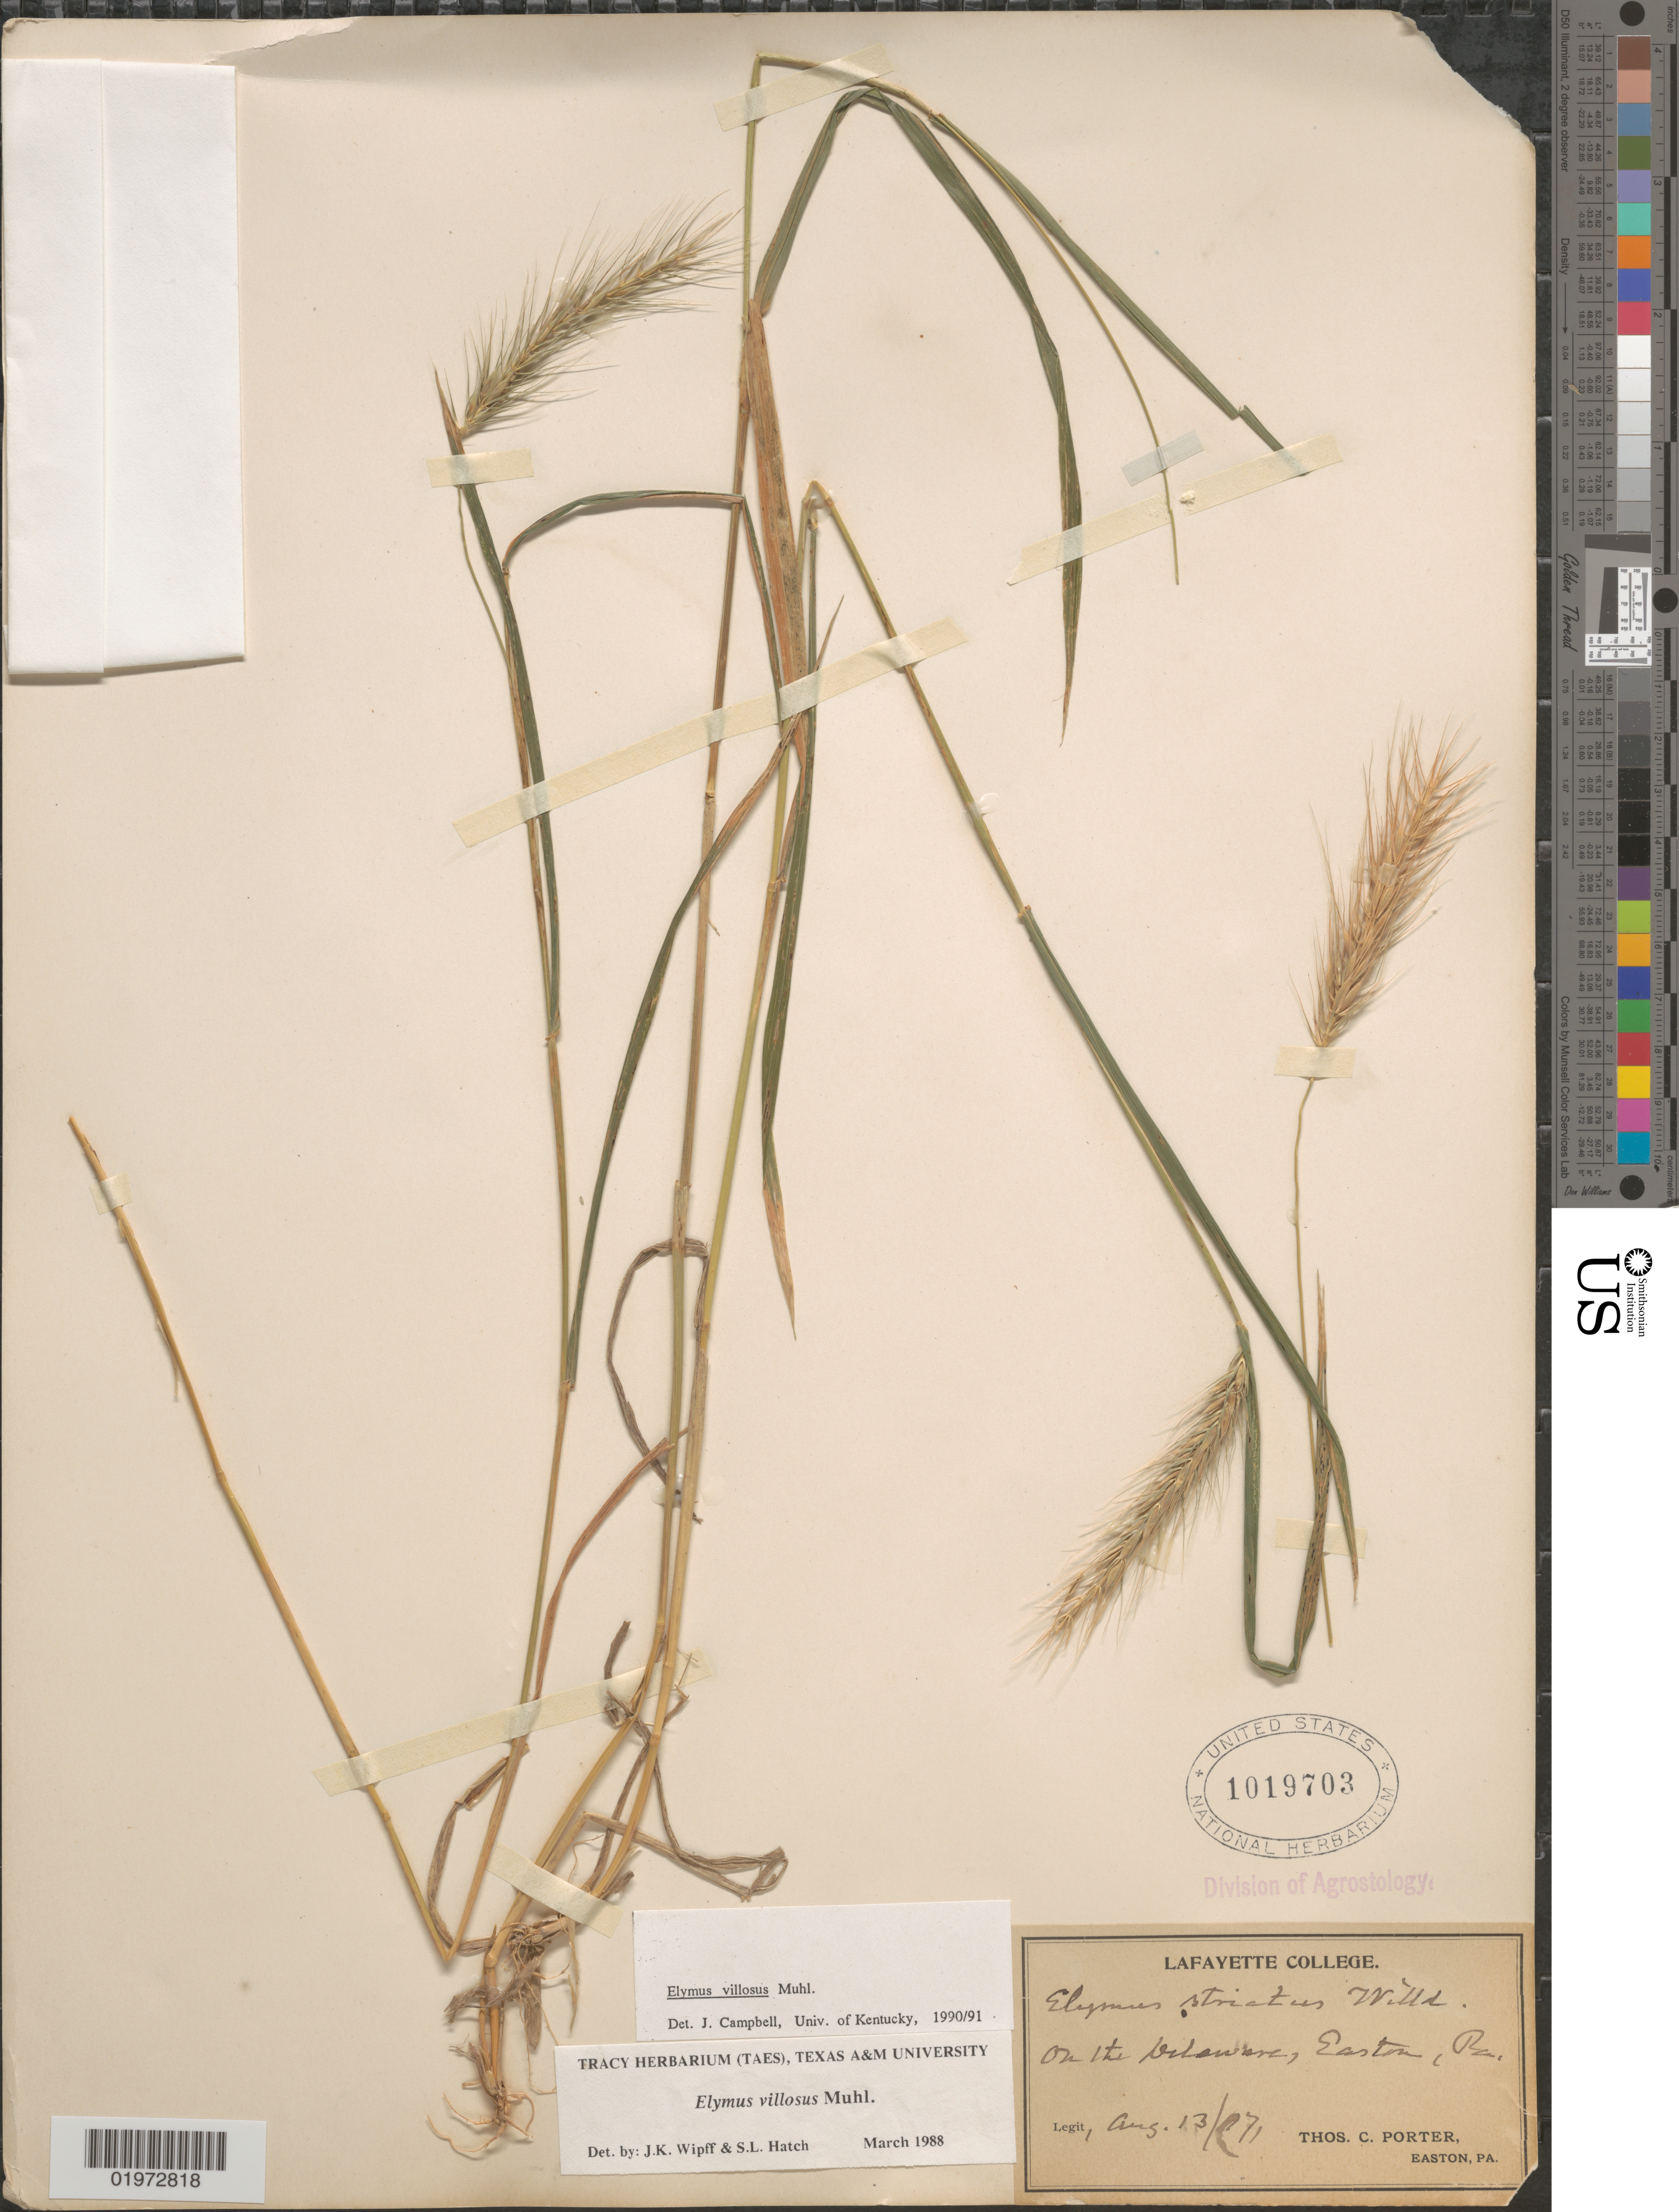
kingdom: Plantae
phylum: Tracheophyta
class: Liliopsida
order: Poales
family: Poaceae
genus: Elymus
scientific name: Elymus villosus var. arkansanus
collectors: T. Porter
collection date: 1971-08-13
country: United States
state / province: Pennsylvania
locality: On the Delaware, Easton.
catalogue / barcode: US 1019703